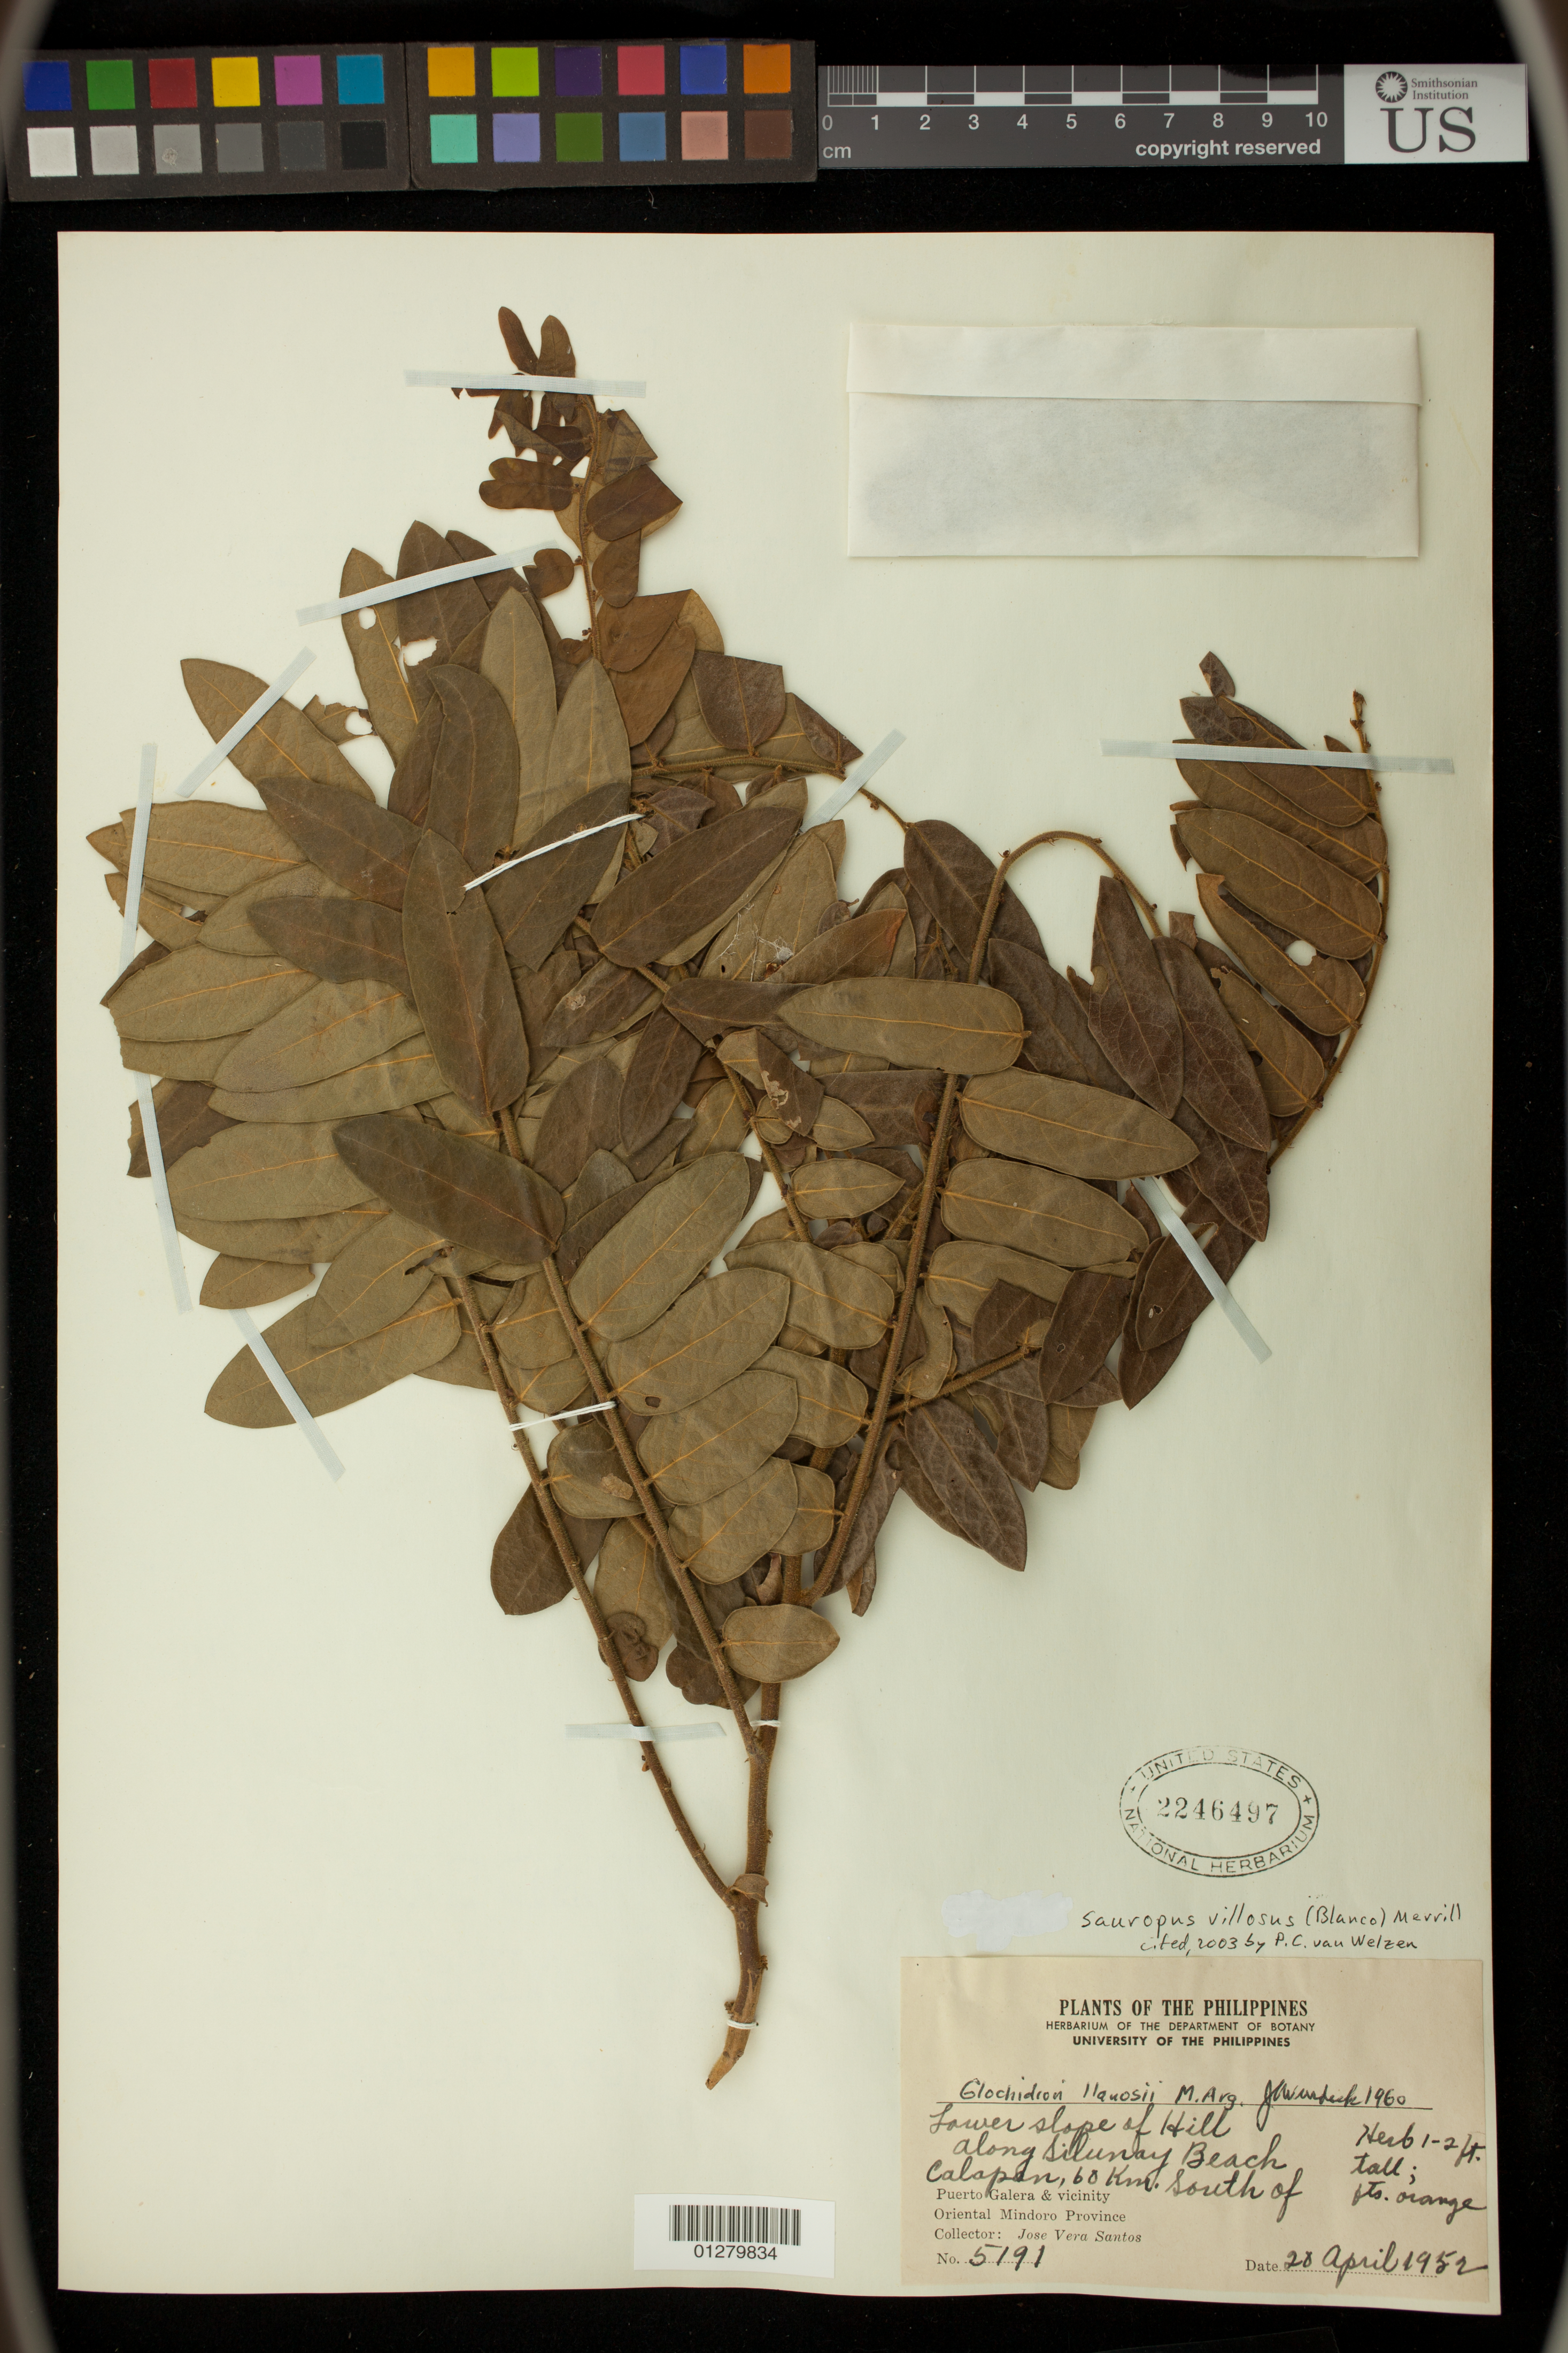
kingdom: Plantae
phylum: Tracheophyta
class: Magnoliopsida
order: Malpighiales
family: Phyllanthaceae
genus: Sauropus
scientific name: Sauropus villosus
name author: (Blanco) Merr.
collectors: J. Santos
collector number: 5194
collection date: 1952-04-20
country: Philippines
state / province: Mimaropa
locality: Mindoro Province, Lower slope of Hill along Silunay Beach Calapan 60 Km south of Puerto Galera and Vicinity. Oriental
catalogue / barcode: US 2246497